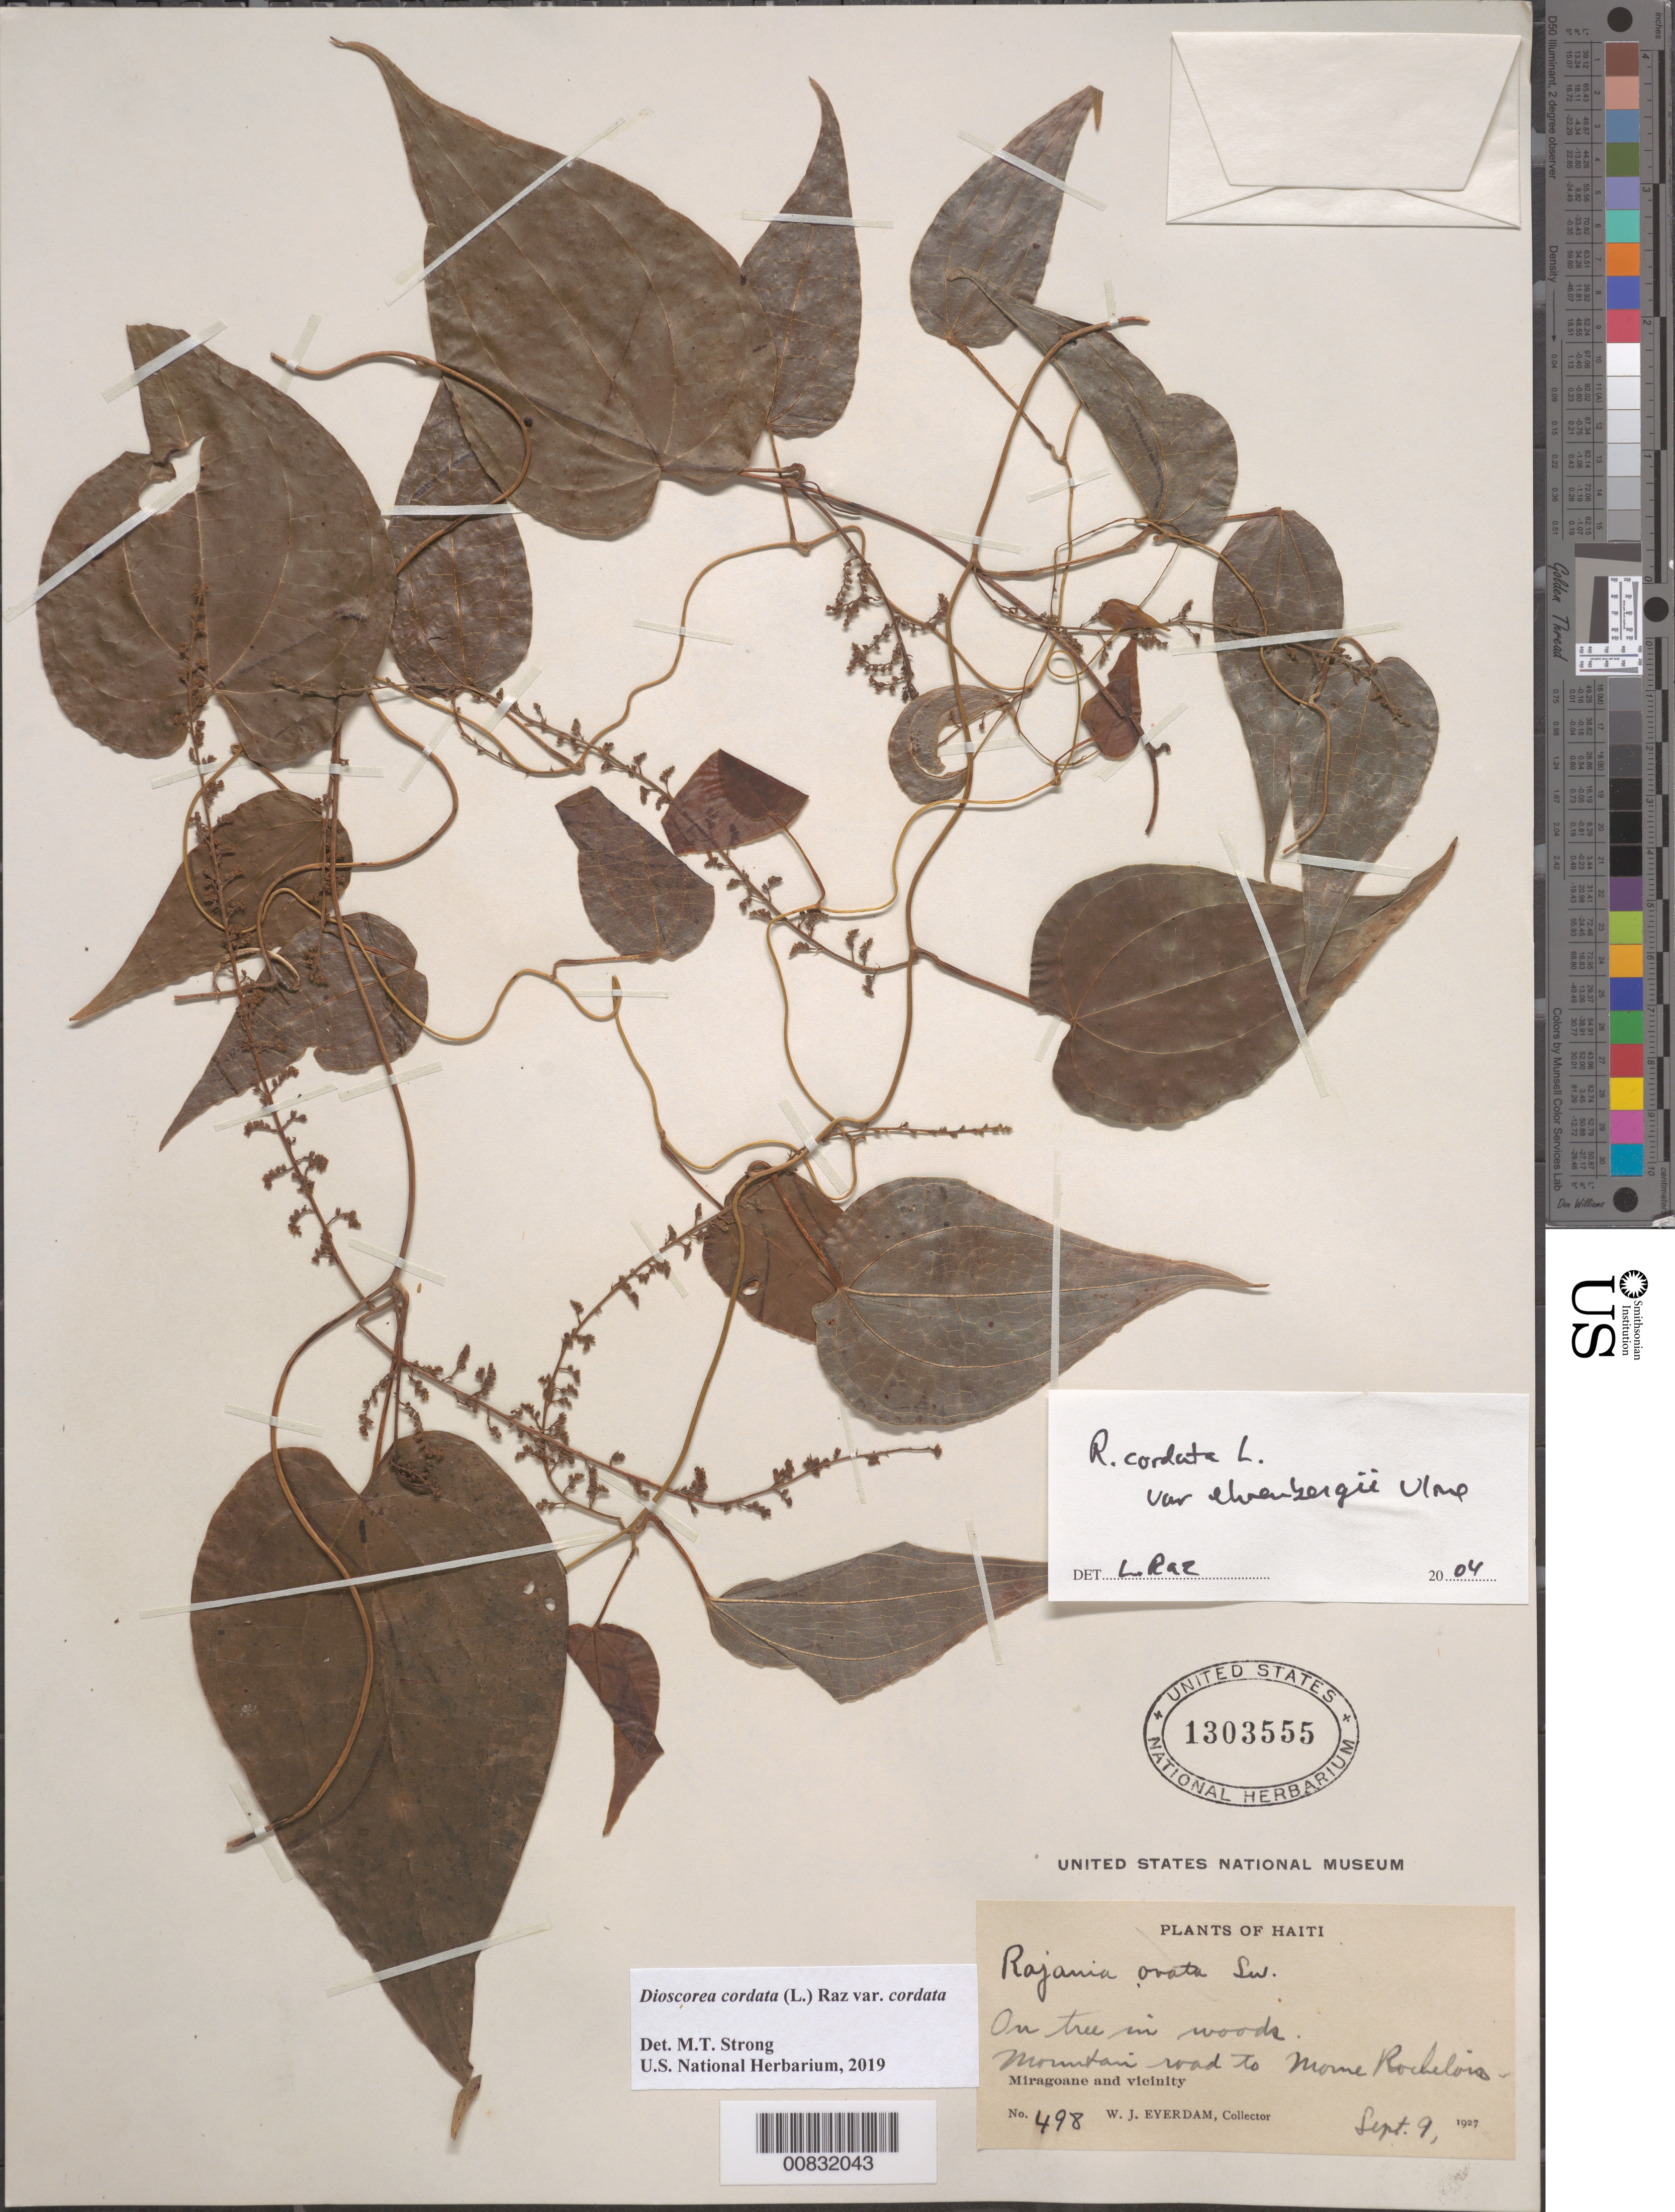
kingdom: Plantae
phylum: Tracheophyta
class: Liliopsida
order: Dioscoreales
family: Dioscoreaceae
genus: Dioscorea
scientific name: Dioscorea cordata var. cordata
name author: (L.) Raz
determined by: Strong, M. T., (US), Smithsonian Institution - National Museum of Natural History (UNITED STATES)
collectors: W. J. Eyerdam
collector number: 498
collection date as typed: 09 Sep 1927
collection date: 1927-09-09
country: Haiti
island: Hispaniola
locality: Miragoane and vicinity. Mountain road to Morne Rochelois.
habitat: On tree in woods.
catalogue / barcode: US 1303555